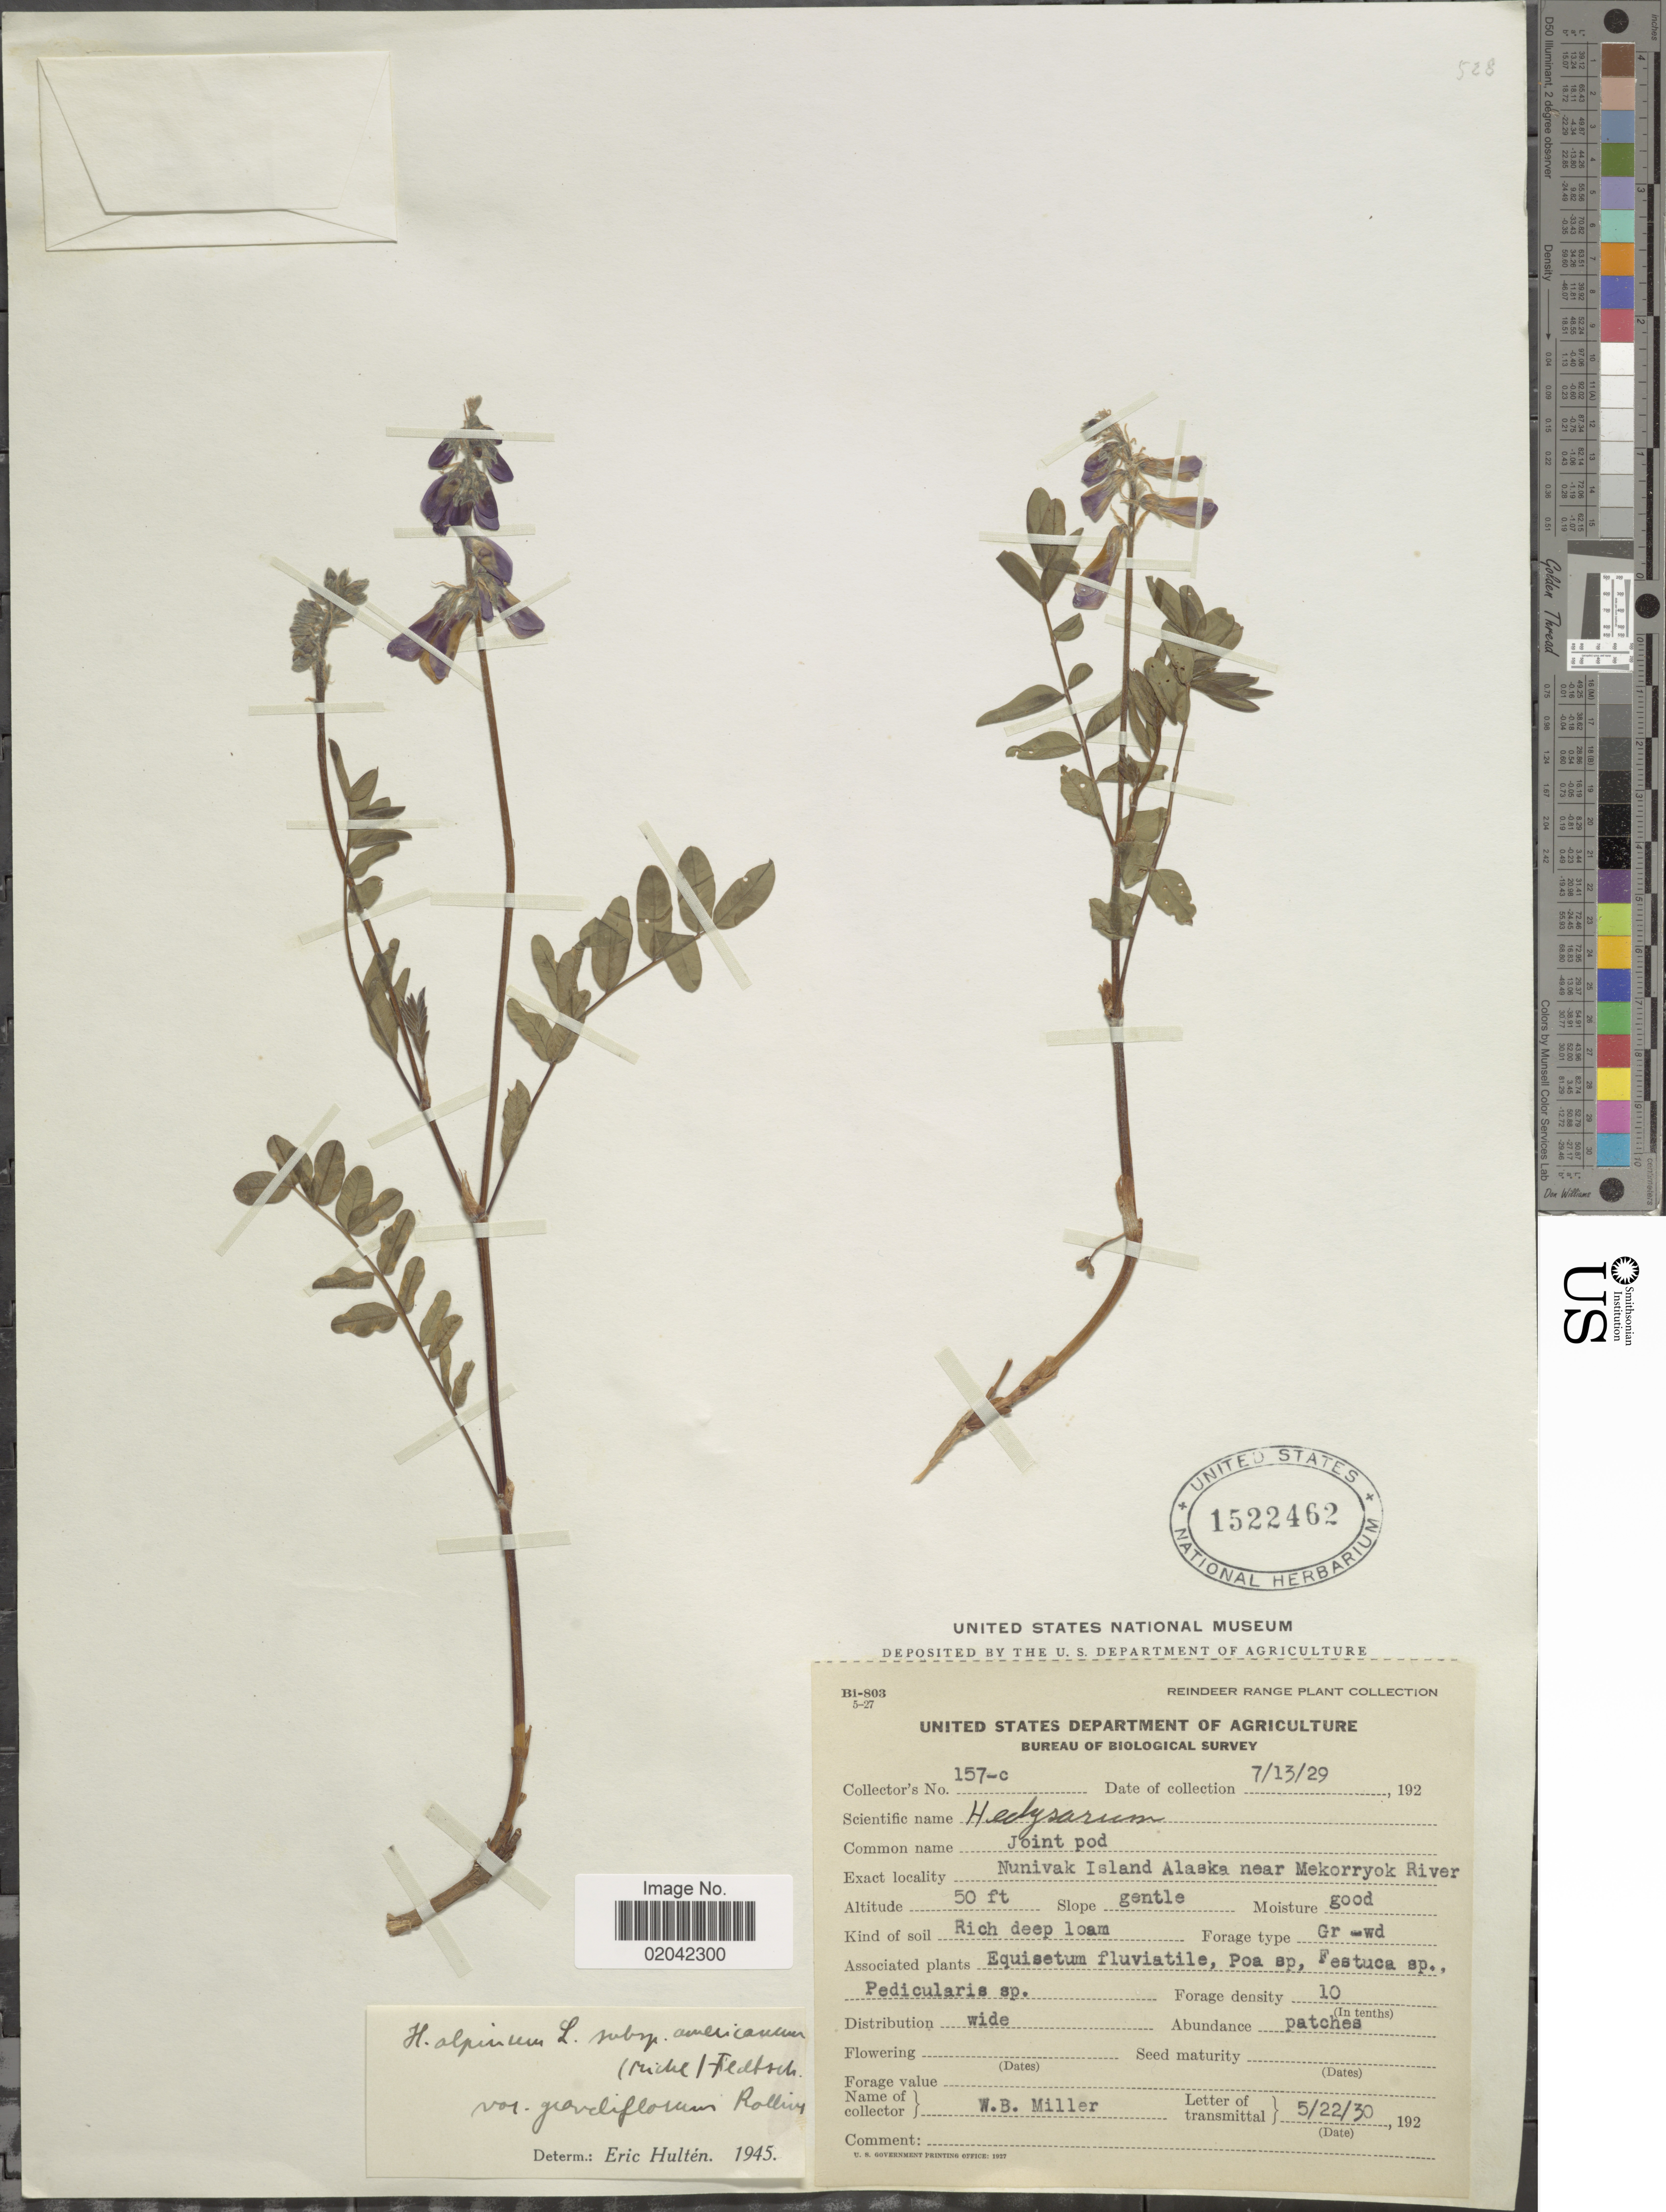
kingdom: Plantae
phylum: Tracheophyta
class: Magnoliopsida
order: Fabales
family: Fabaceae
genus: Hedysarum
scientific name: Hedysarum alpinum var. americanum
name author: Michx. ex Pursh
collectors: W. Miller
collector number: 157-c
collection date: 1929-07-23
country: United States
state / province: Alaska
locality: Munivak Island Alaska near Mekorryok River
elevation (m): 15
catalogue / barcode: US 1522462